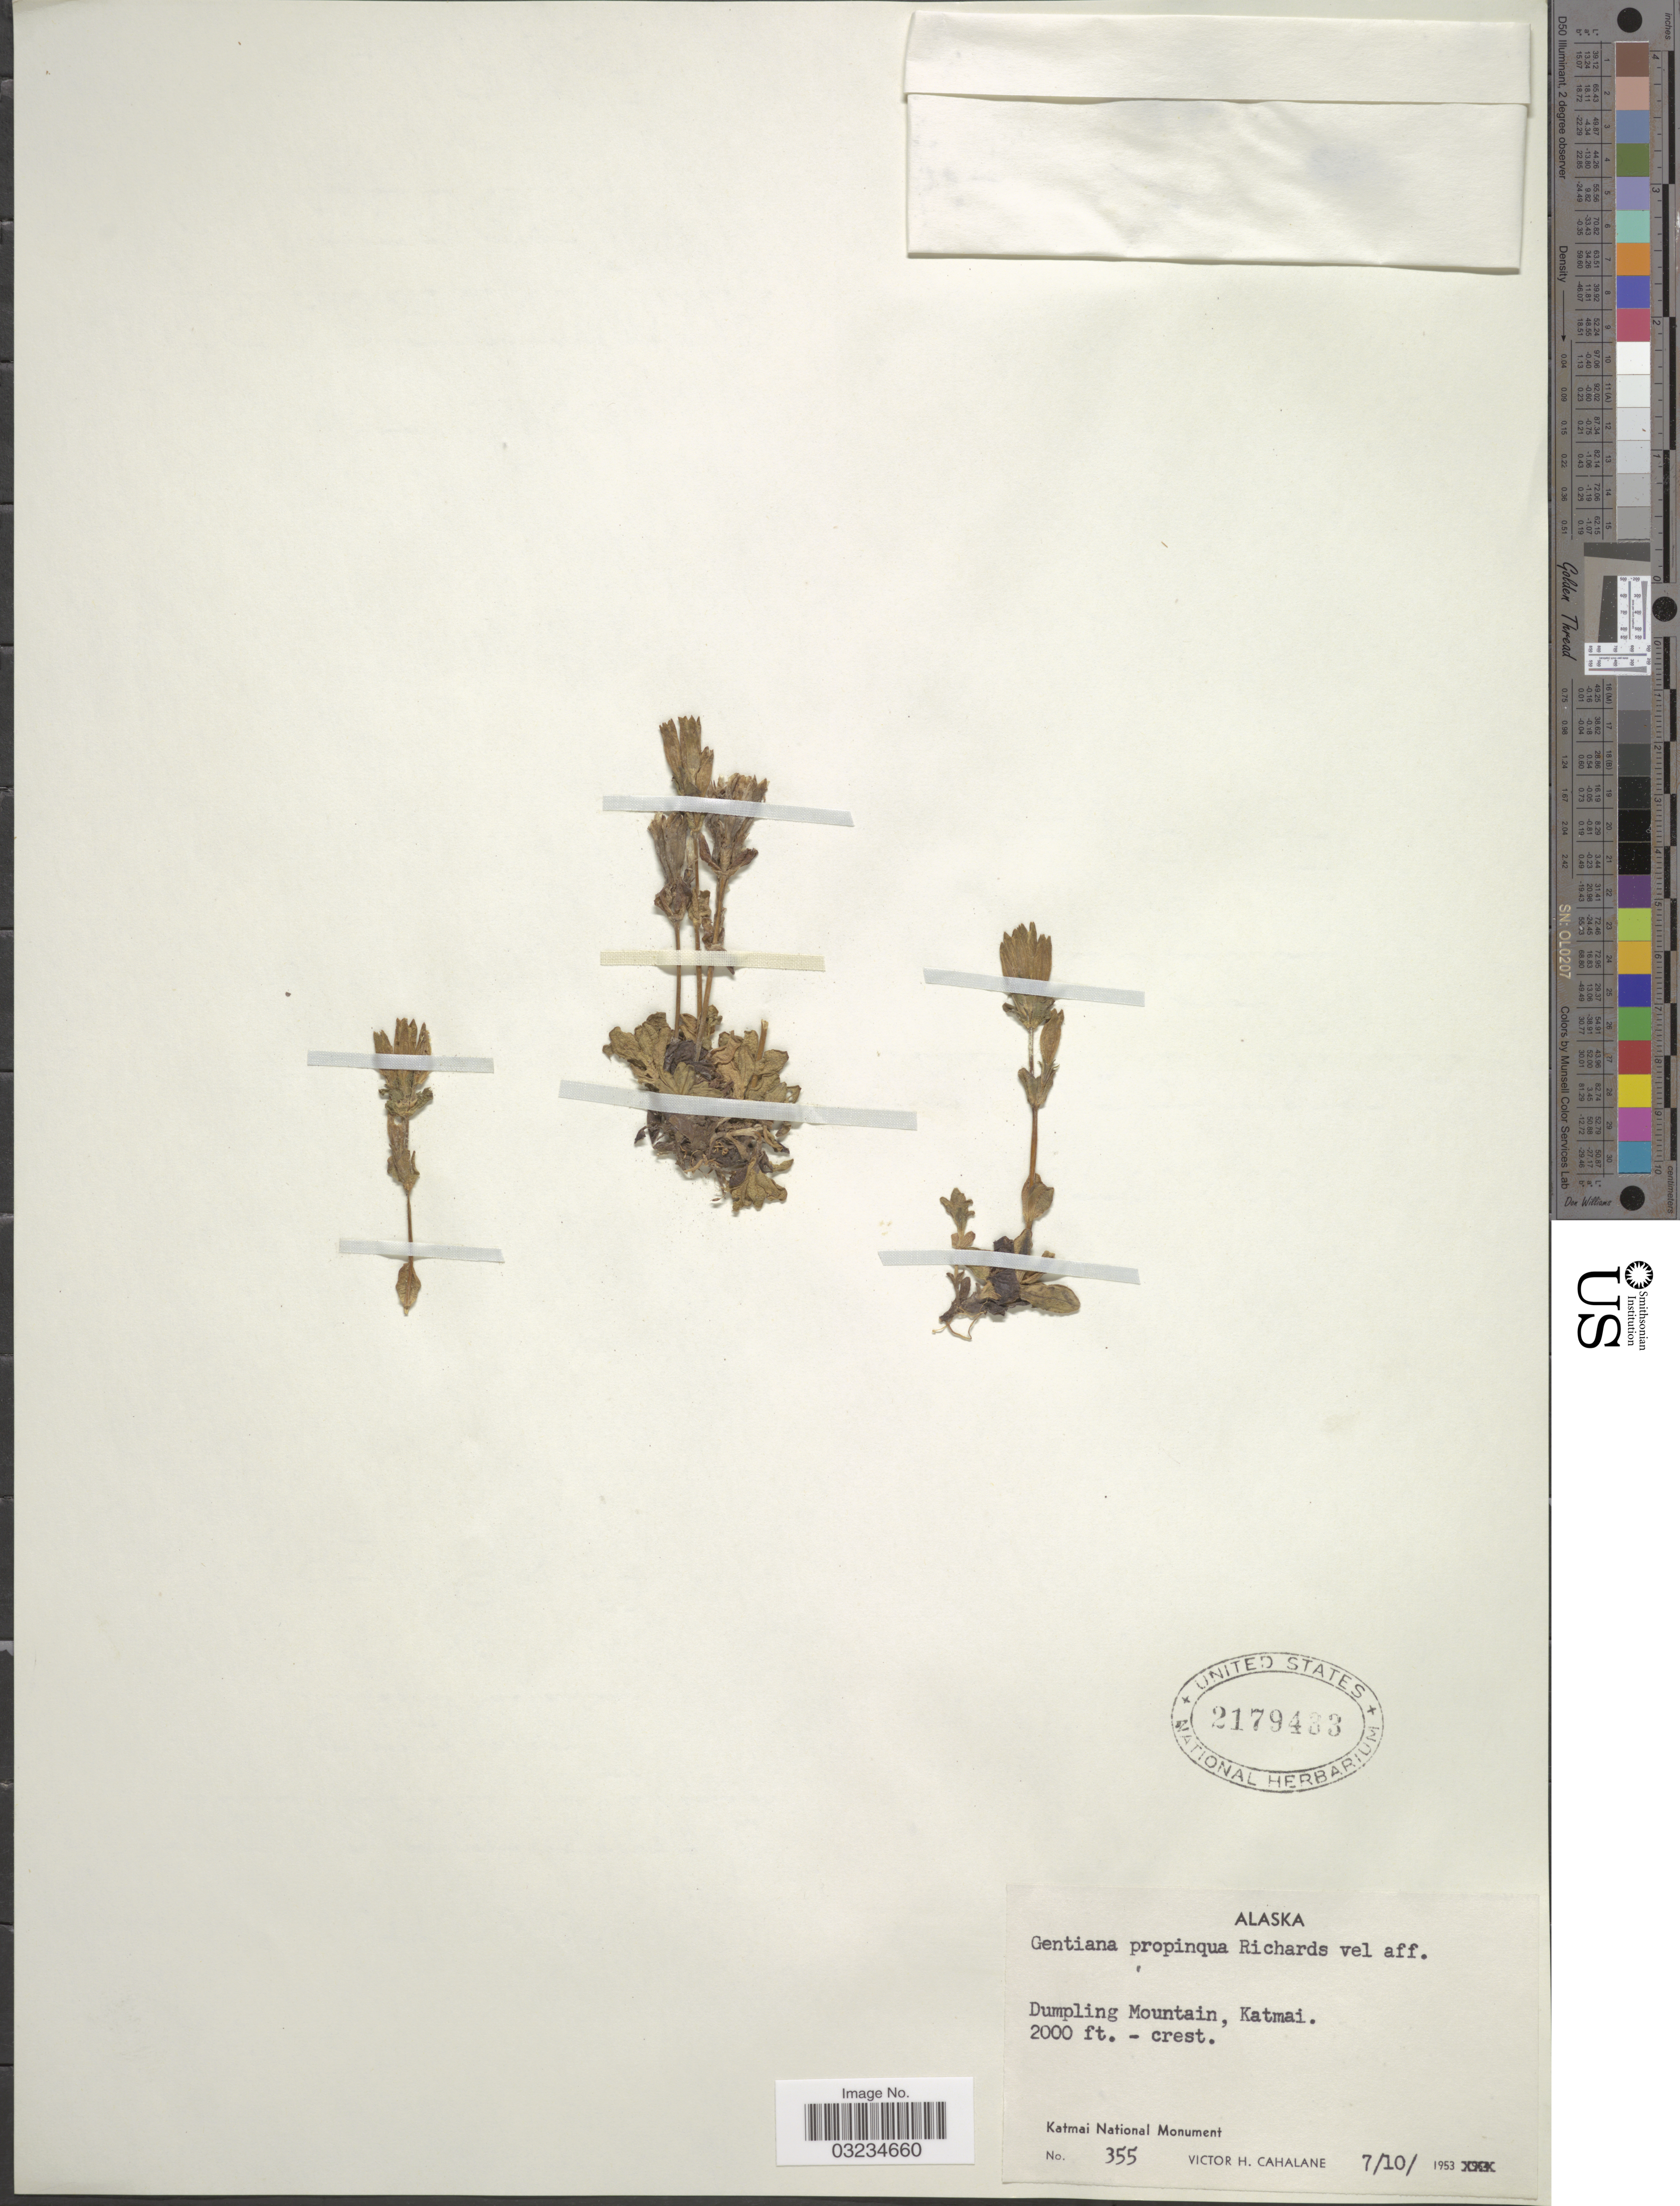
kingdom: Plantae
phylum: Tracheophyta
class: Magnoliopsida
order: Gentianales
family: Gentianaceae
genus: Gentiana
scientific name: Gentiana propinqua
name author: Richards.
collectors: V. Cahalane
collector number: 355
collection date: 1953-07-10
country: United States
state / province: Alaska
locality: Dumpling Mountain, Katmai. Katmai National Monument.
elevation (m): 610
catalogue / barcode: US 2179433